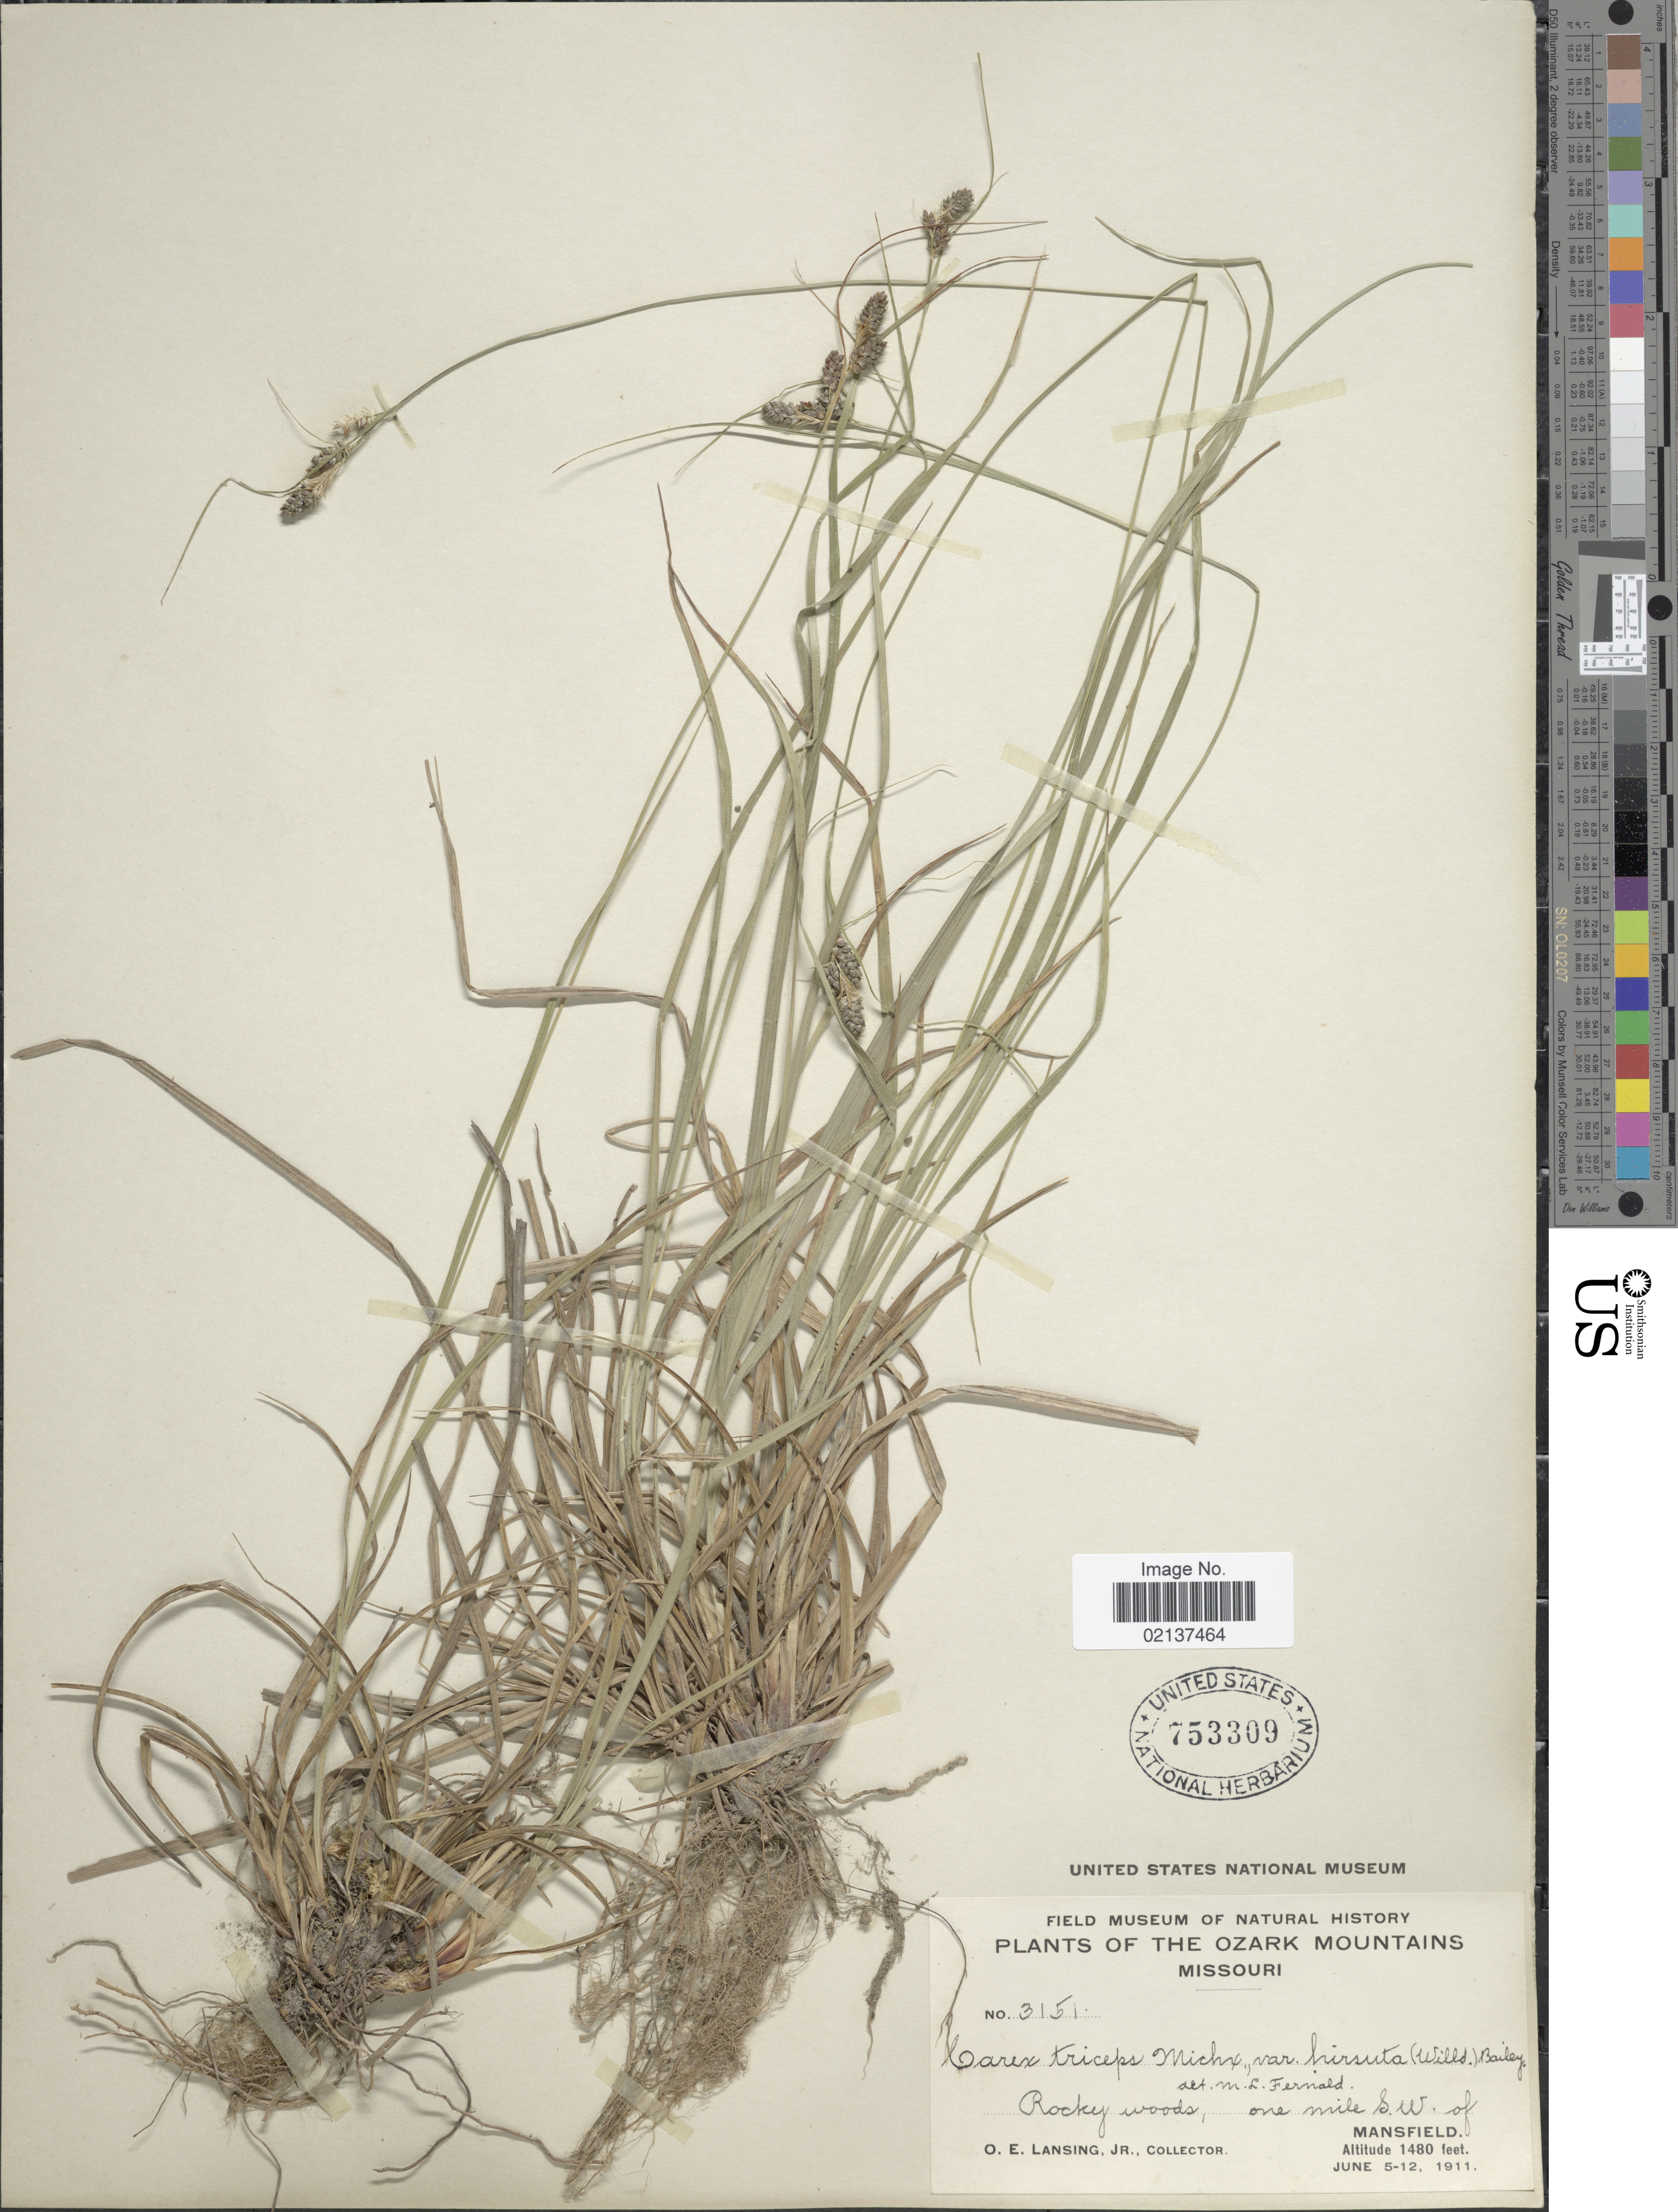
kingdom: Plantae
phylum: Tracheophyta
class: Liliopsida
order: Poales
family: Cyperaceae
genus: Carex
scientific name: Carex hirsutella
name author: Mack.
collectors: O. Lansing Jr.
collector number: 3151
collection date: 1911-06-05/1911-06-12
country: United States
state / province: Missouri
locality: Ozark Mountains, one mile SW of Mansfield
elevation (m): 451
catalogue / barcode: US 753309